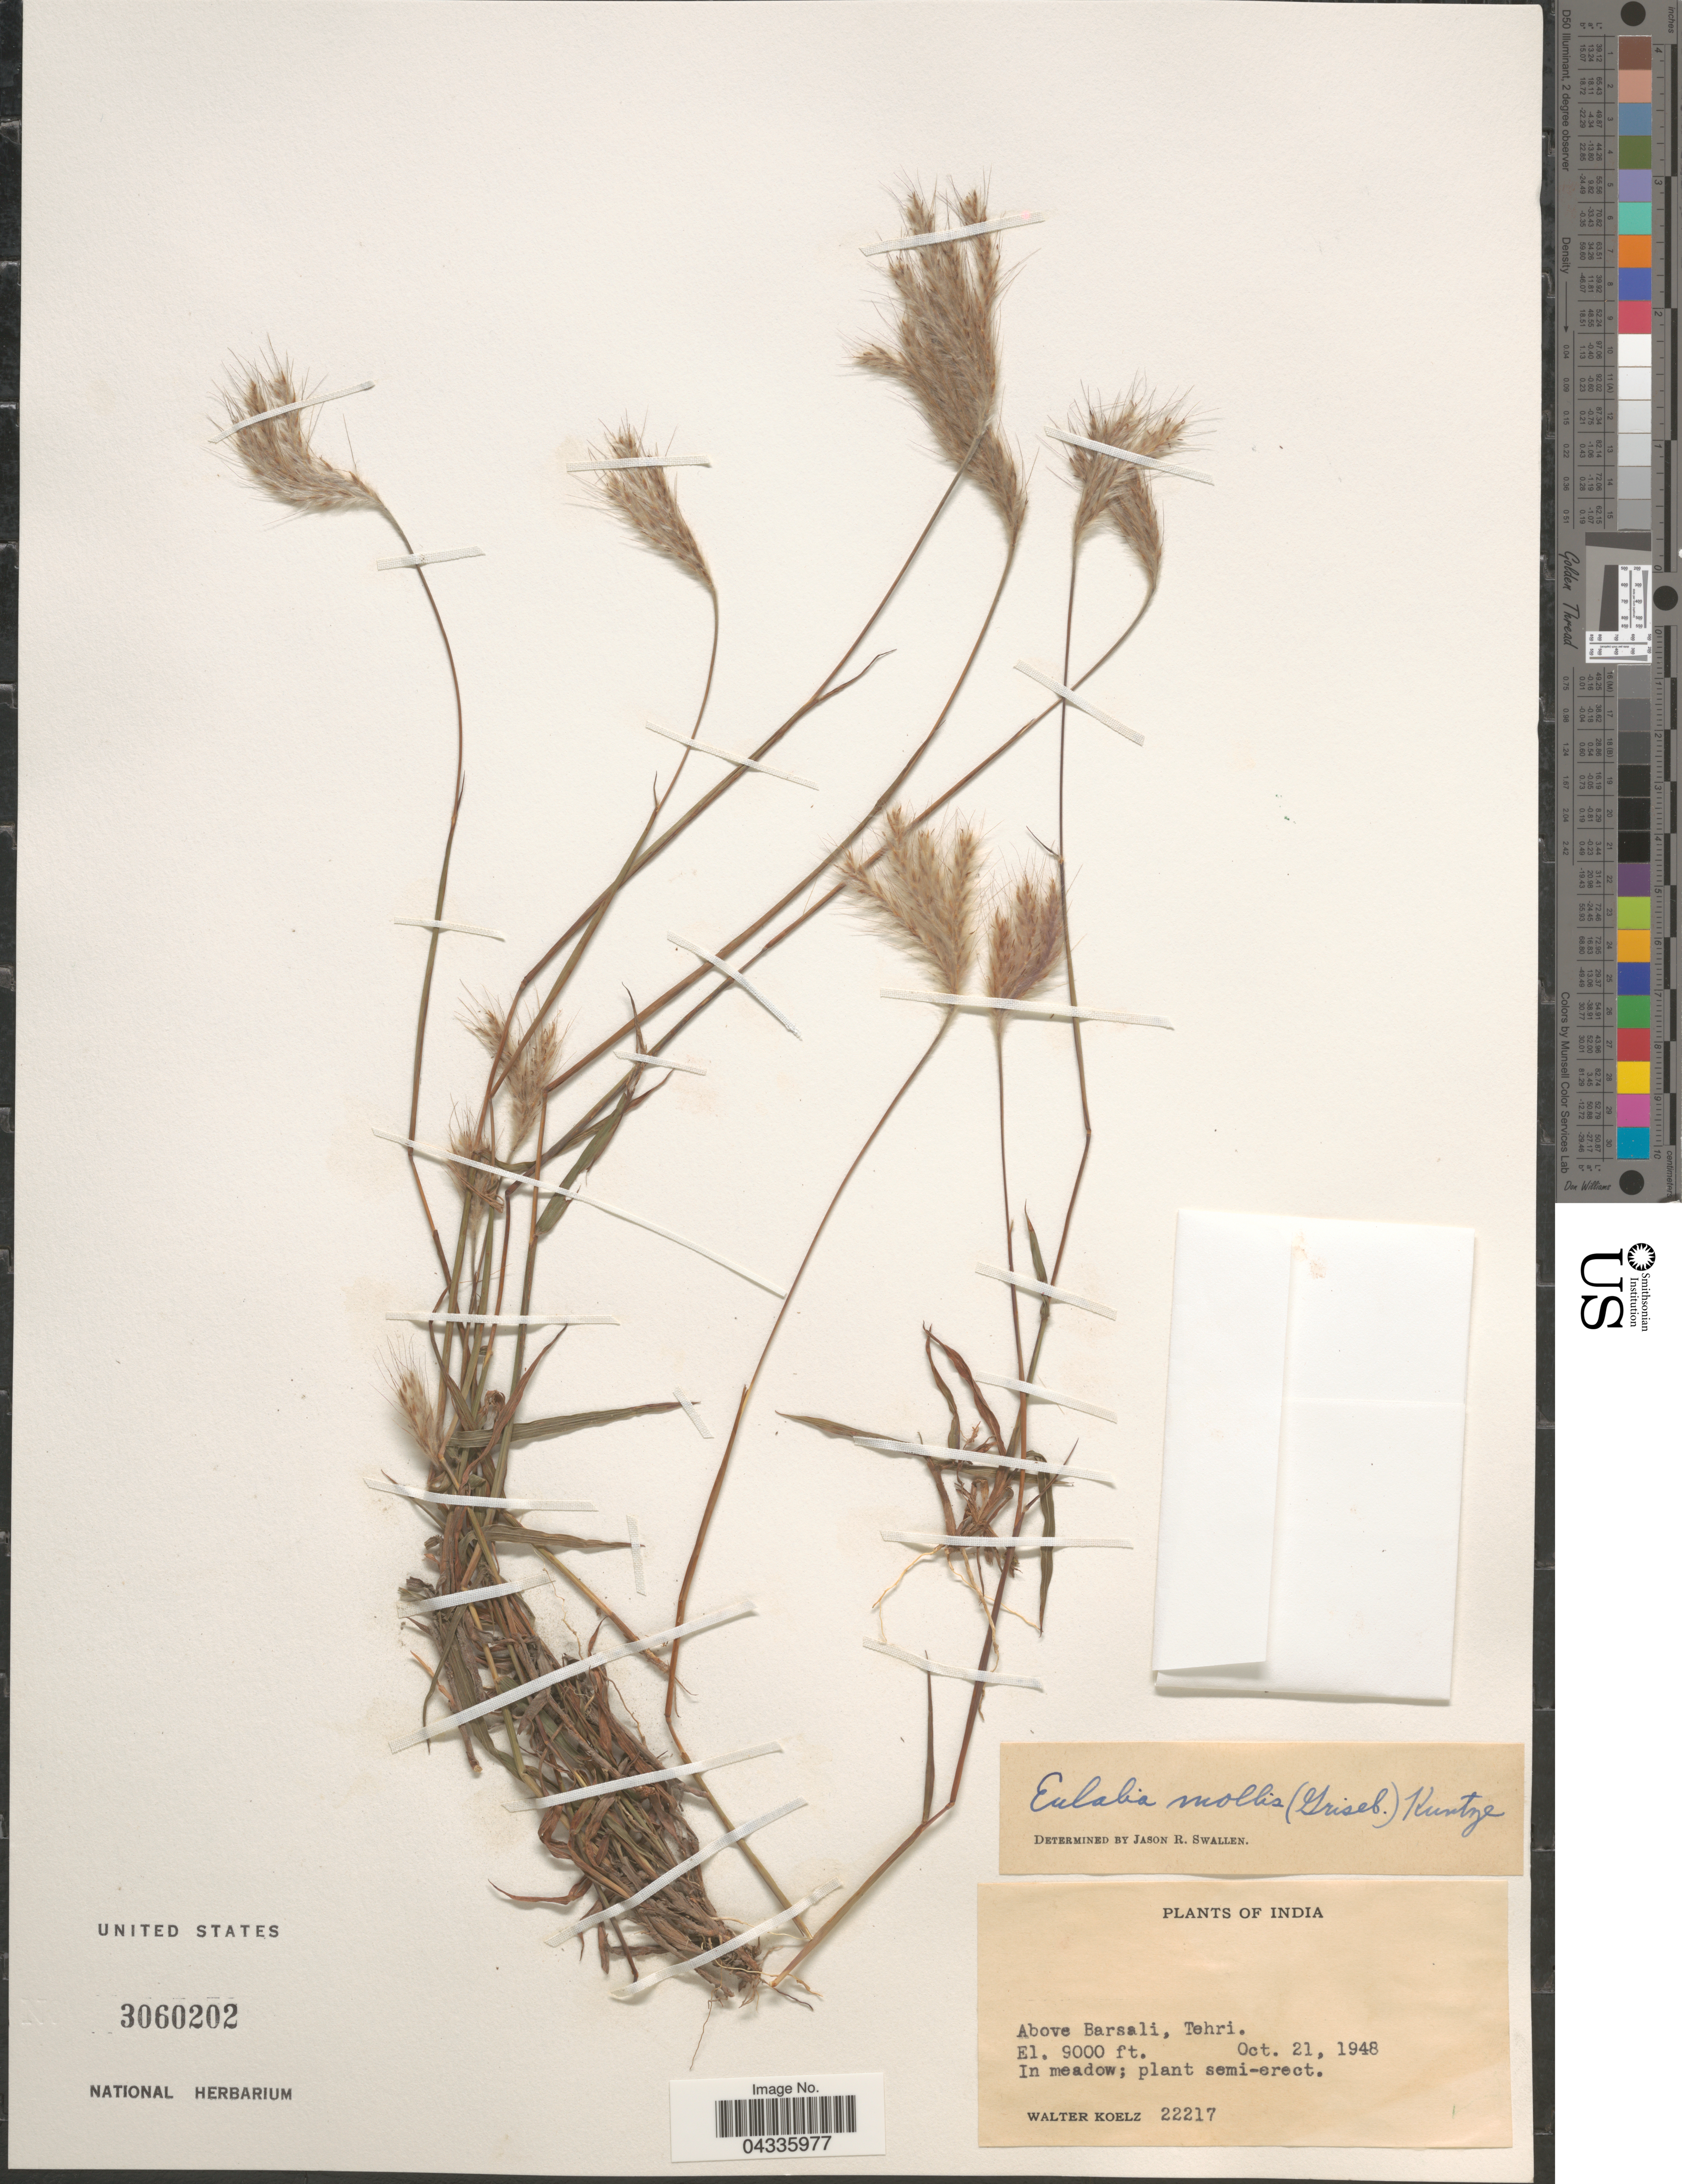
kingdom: Plantae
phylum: Tracheophyta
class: Liliopsida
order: Poales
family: Poaceae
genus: Eulalia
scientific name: Eulalia mollis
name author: (Griseb.) Kuntze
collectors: W. N. Koelz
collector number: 22217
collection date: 1948-10-21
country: India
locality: Above Barsali, Tehri.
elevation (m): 2743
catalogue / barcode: US 3060202